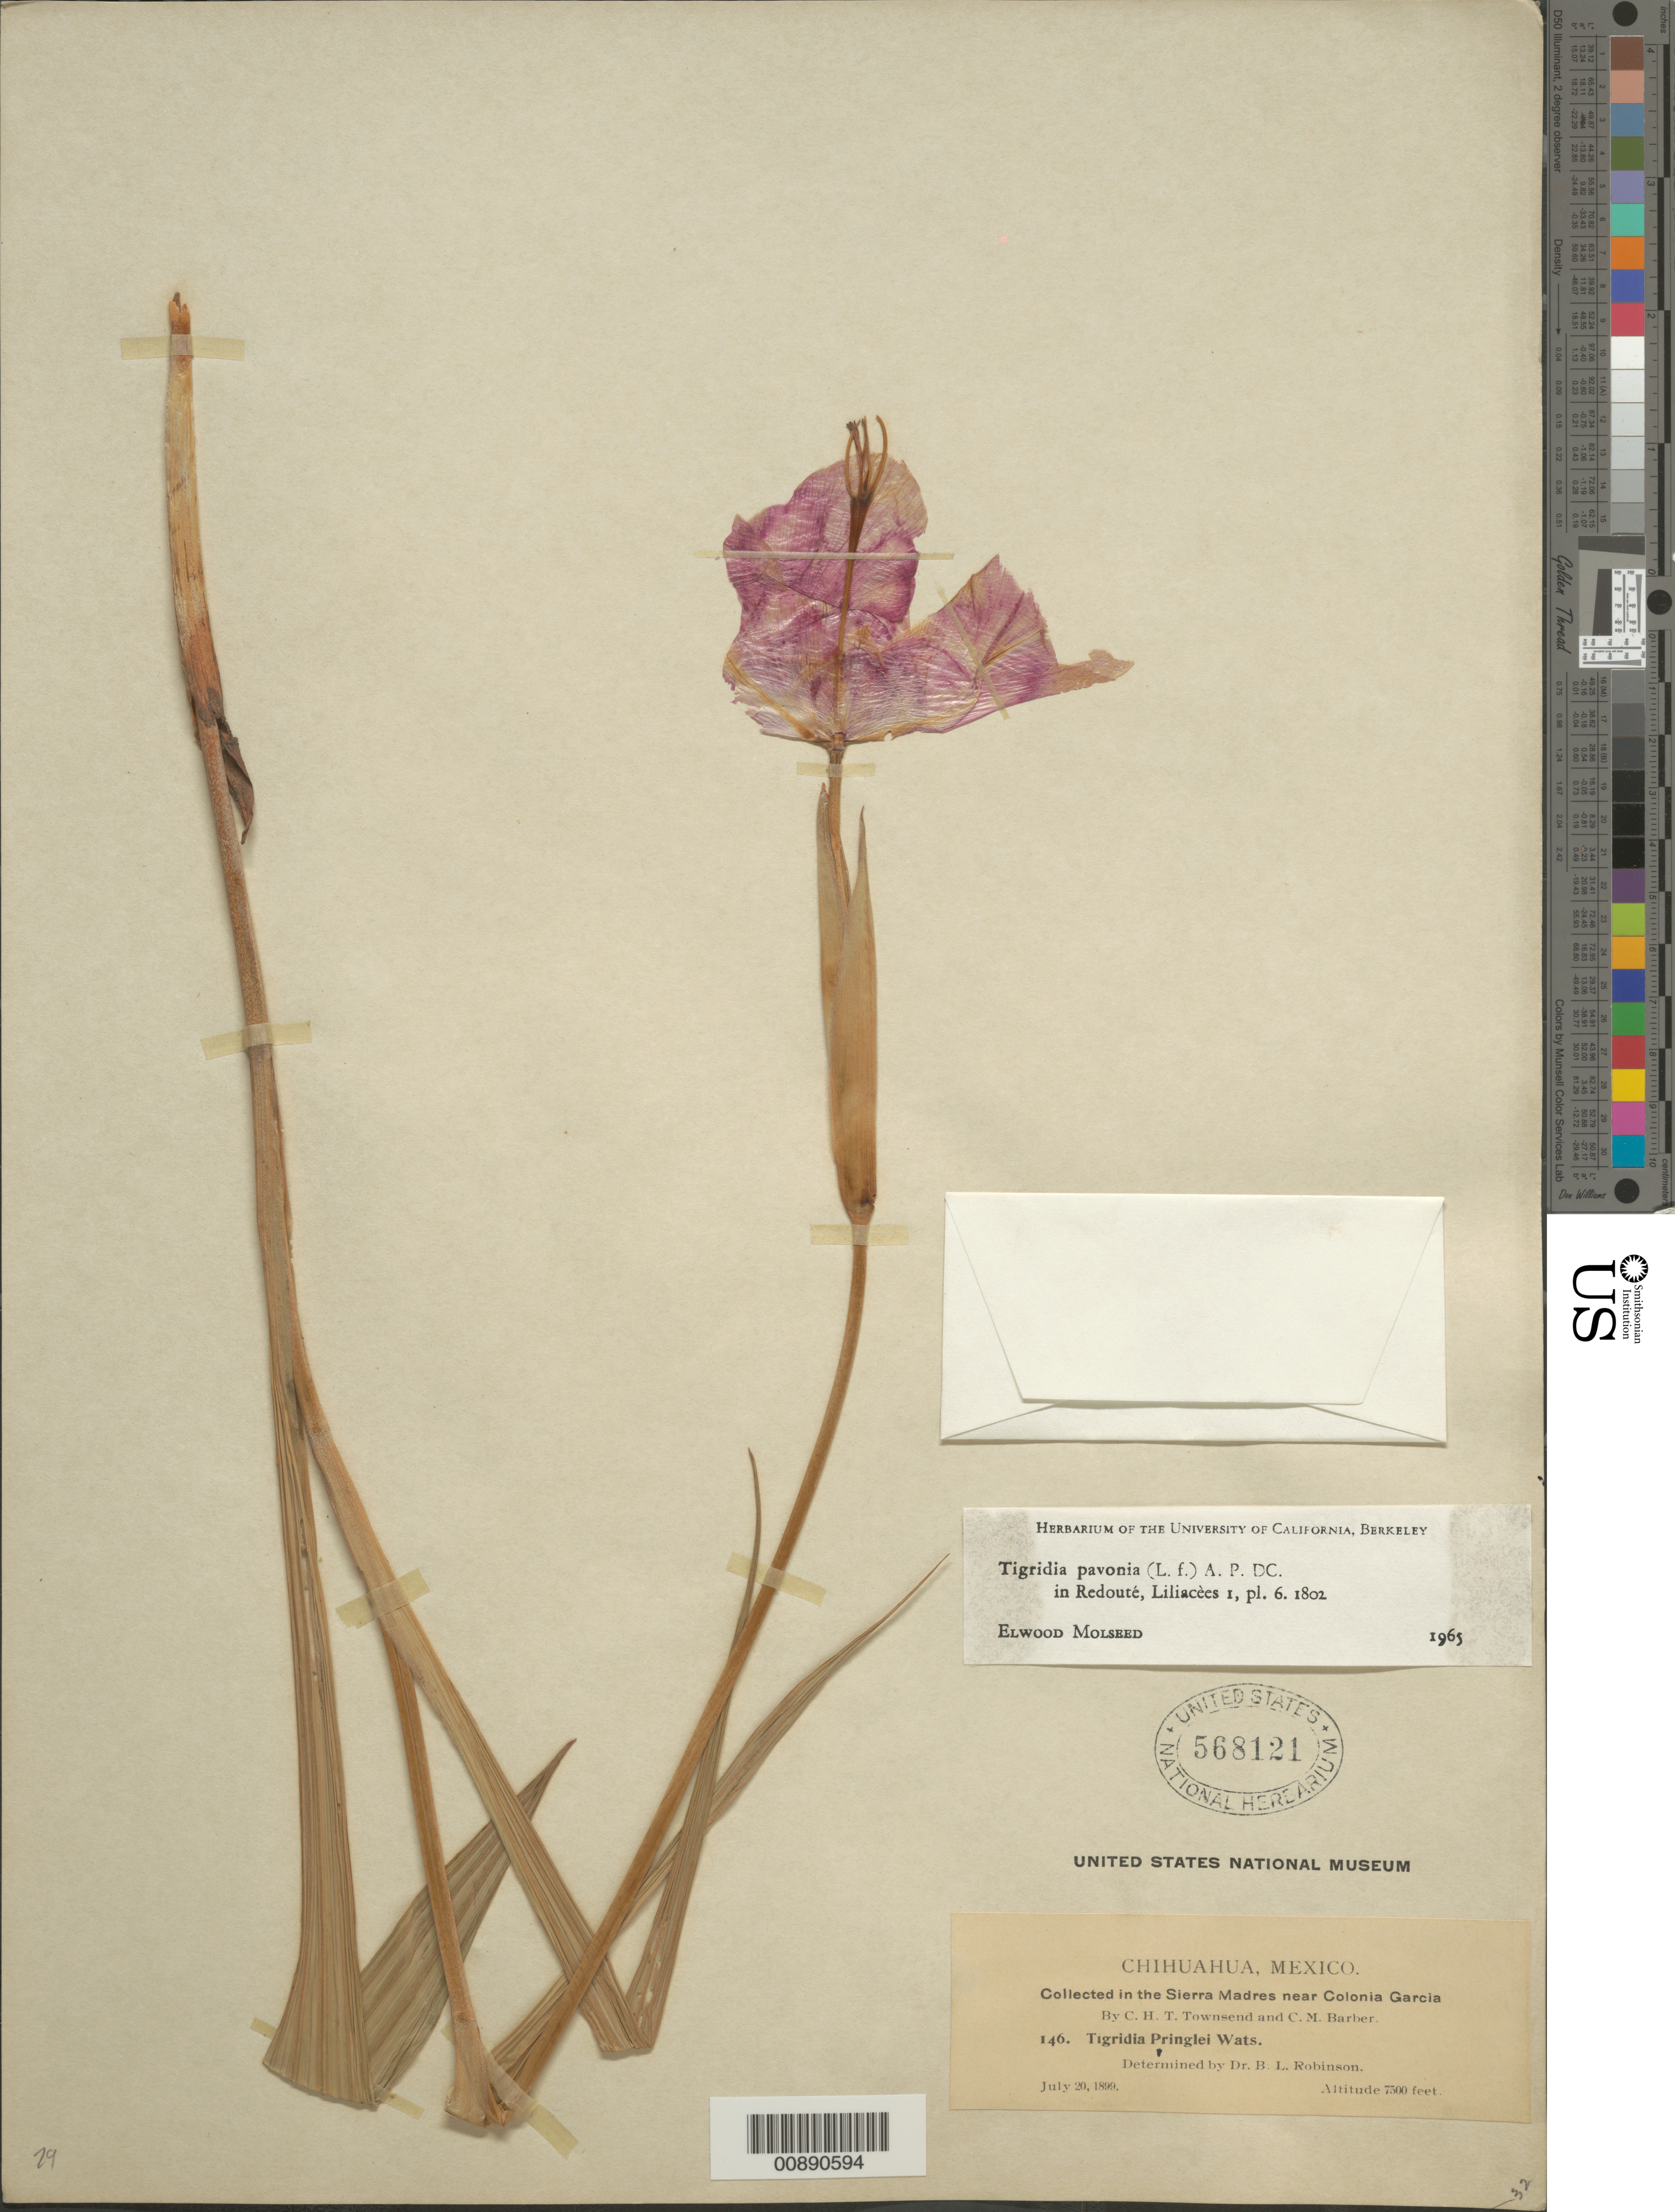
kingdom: Plantae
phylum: Tracheophyta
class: Liliopsida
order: Asparagales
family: Iridaceae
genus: Tigridia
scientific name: Tigridia pavonia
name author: (L. f.) DC.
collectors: C. H. T. Townsend & C. Barber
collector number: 146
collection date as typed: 20 Jul 1899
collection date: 1899-07-20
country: Mexico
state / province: Chihuahua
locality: Sierra Madre near Colonia García, Chihuahua.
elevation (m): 2286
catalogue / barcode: US 568121